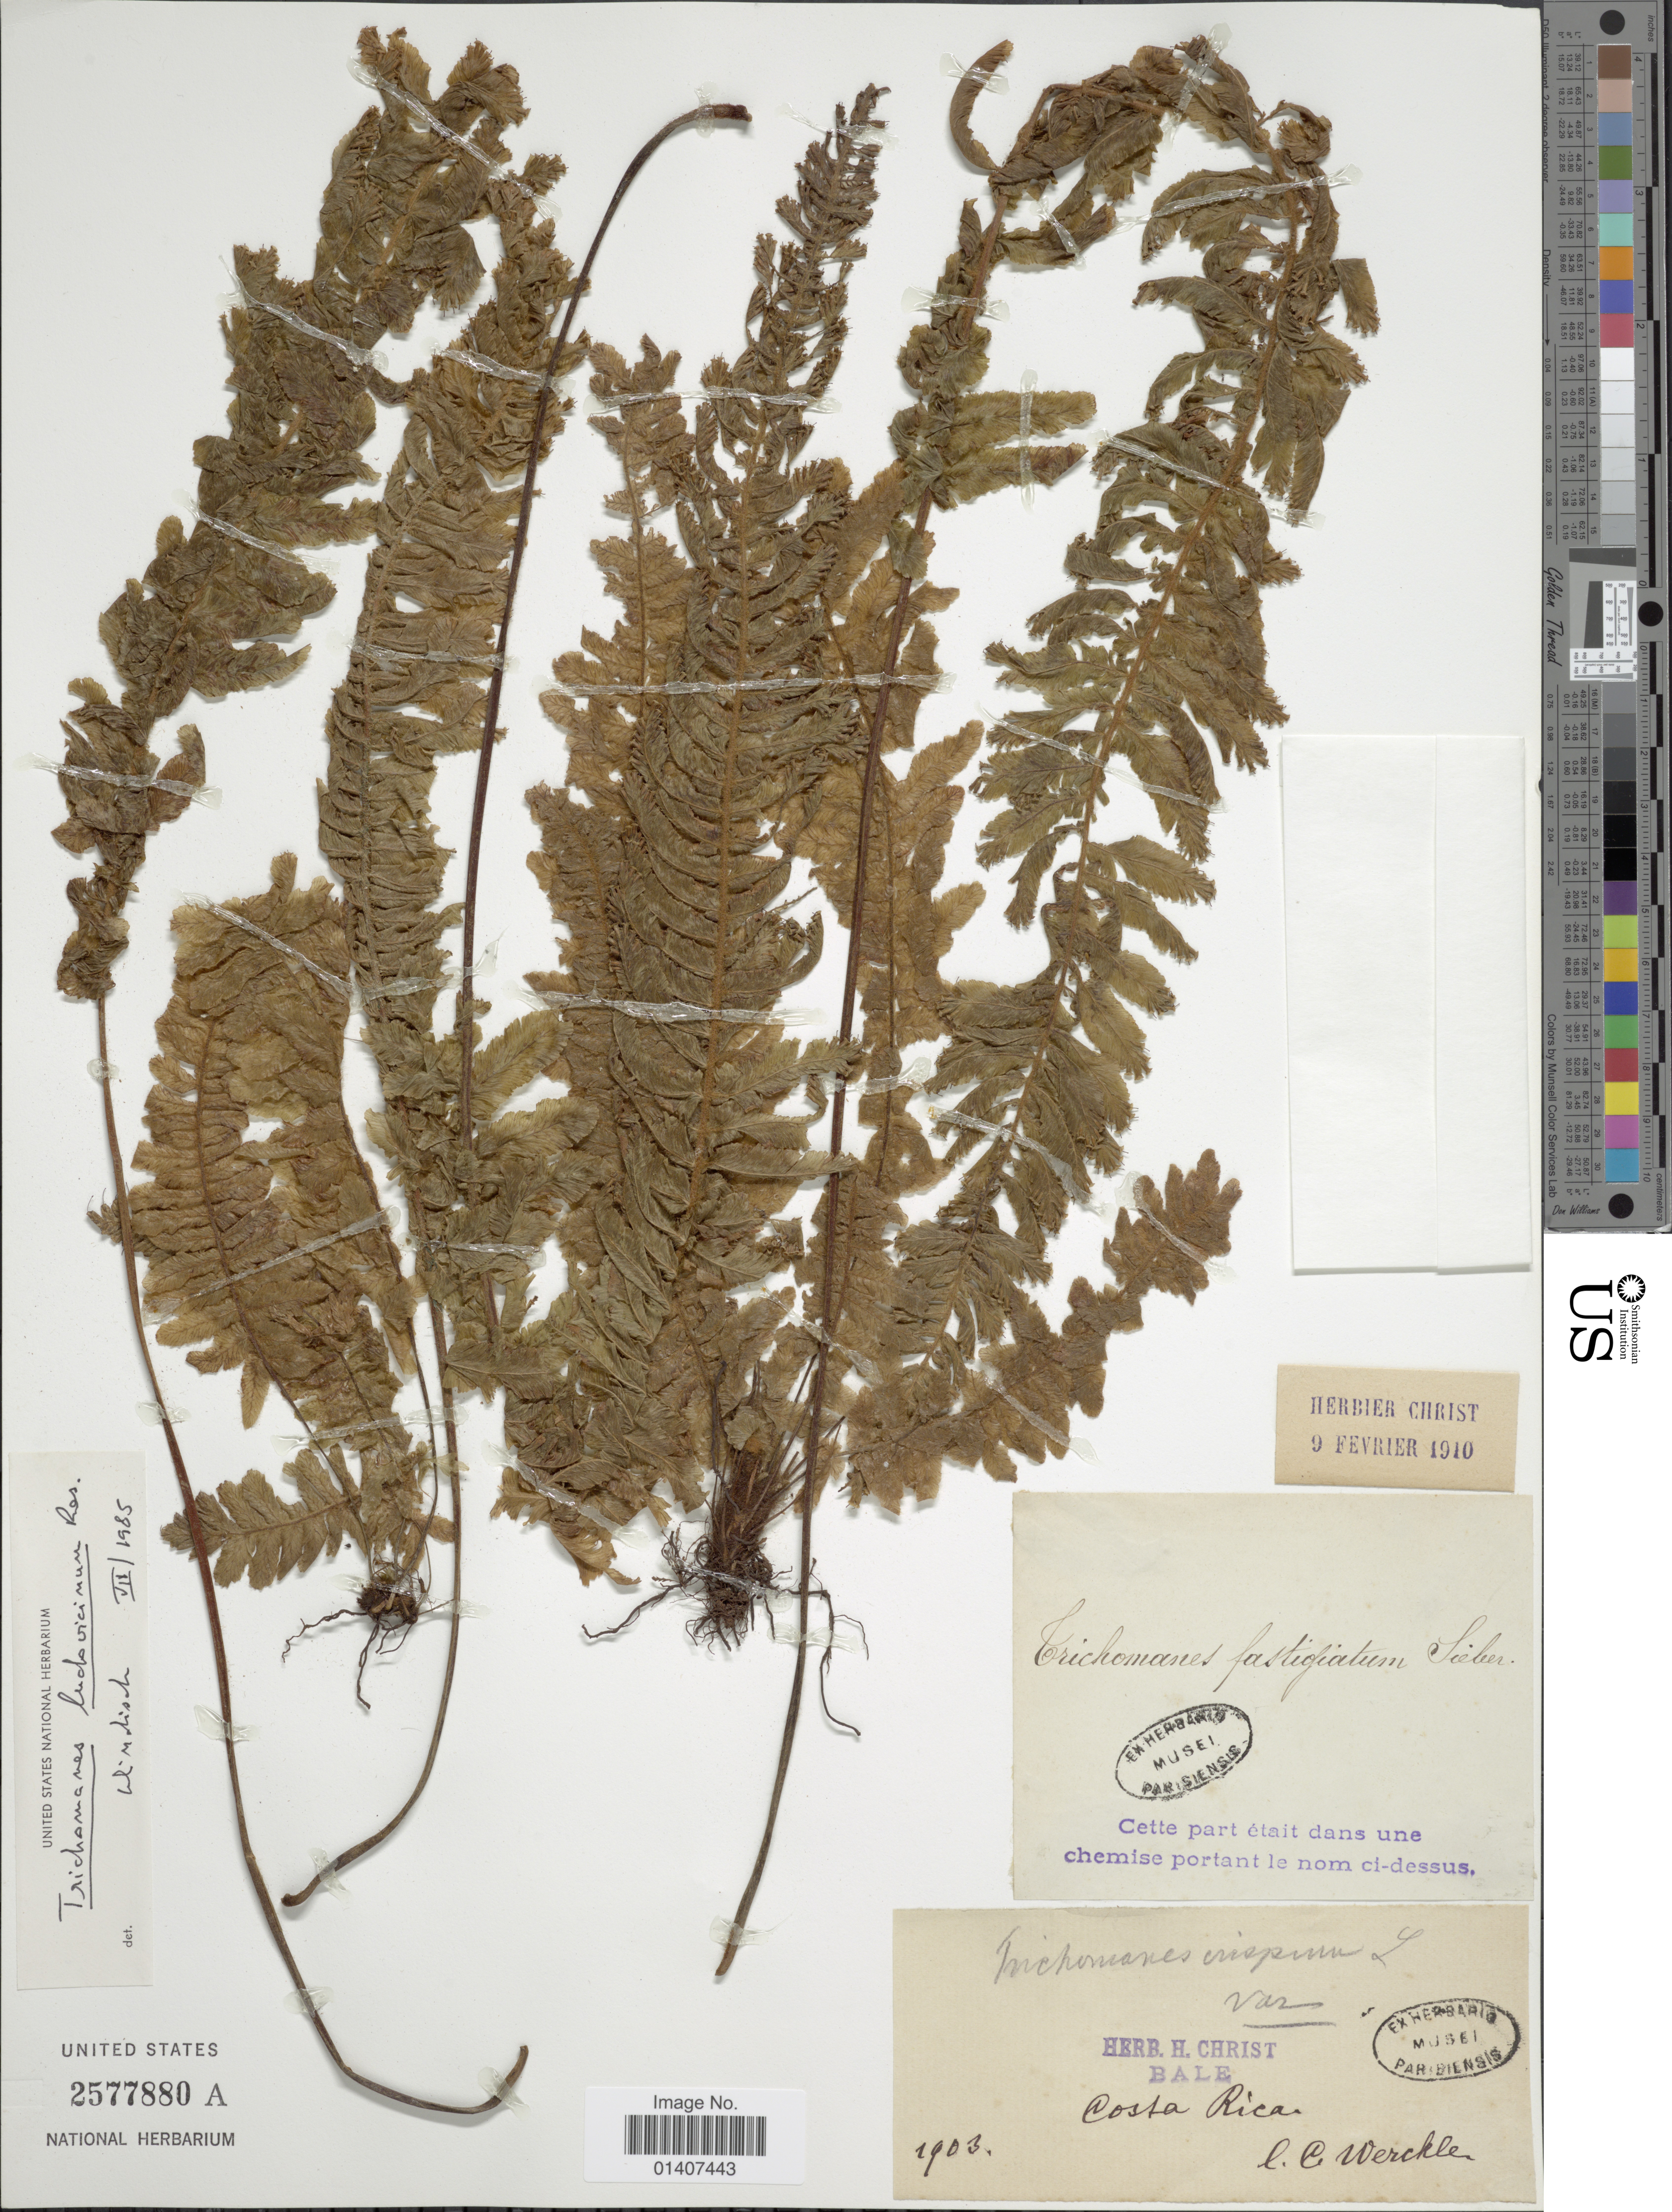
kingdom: Plantae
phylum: Tracheophyta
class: Polypodiopsida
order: Hymenophyllales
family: Hymenophyllaceae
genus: Trichomanes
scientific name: Trichomanes ludovicinum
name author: Rosenst.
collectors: C. C Wercklé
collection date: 1903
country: Costa Rica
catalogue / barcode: US 2577880A